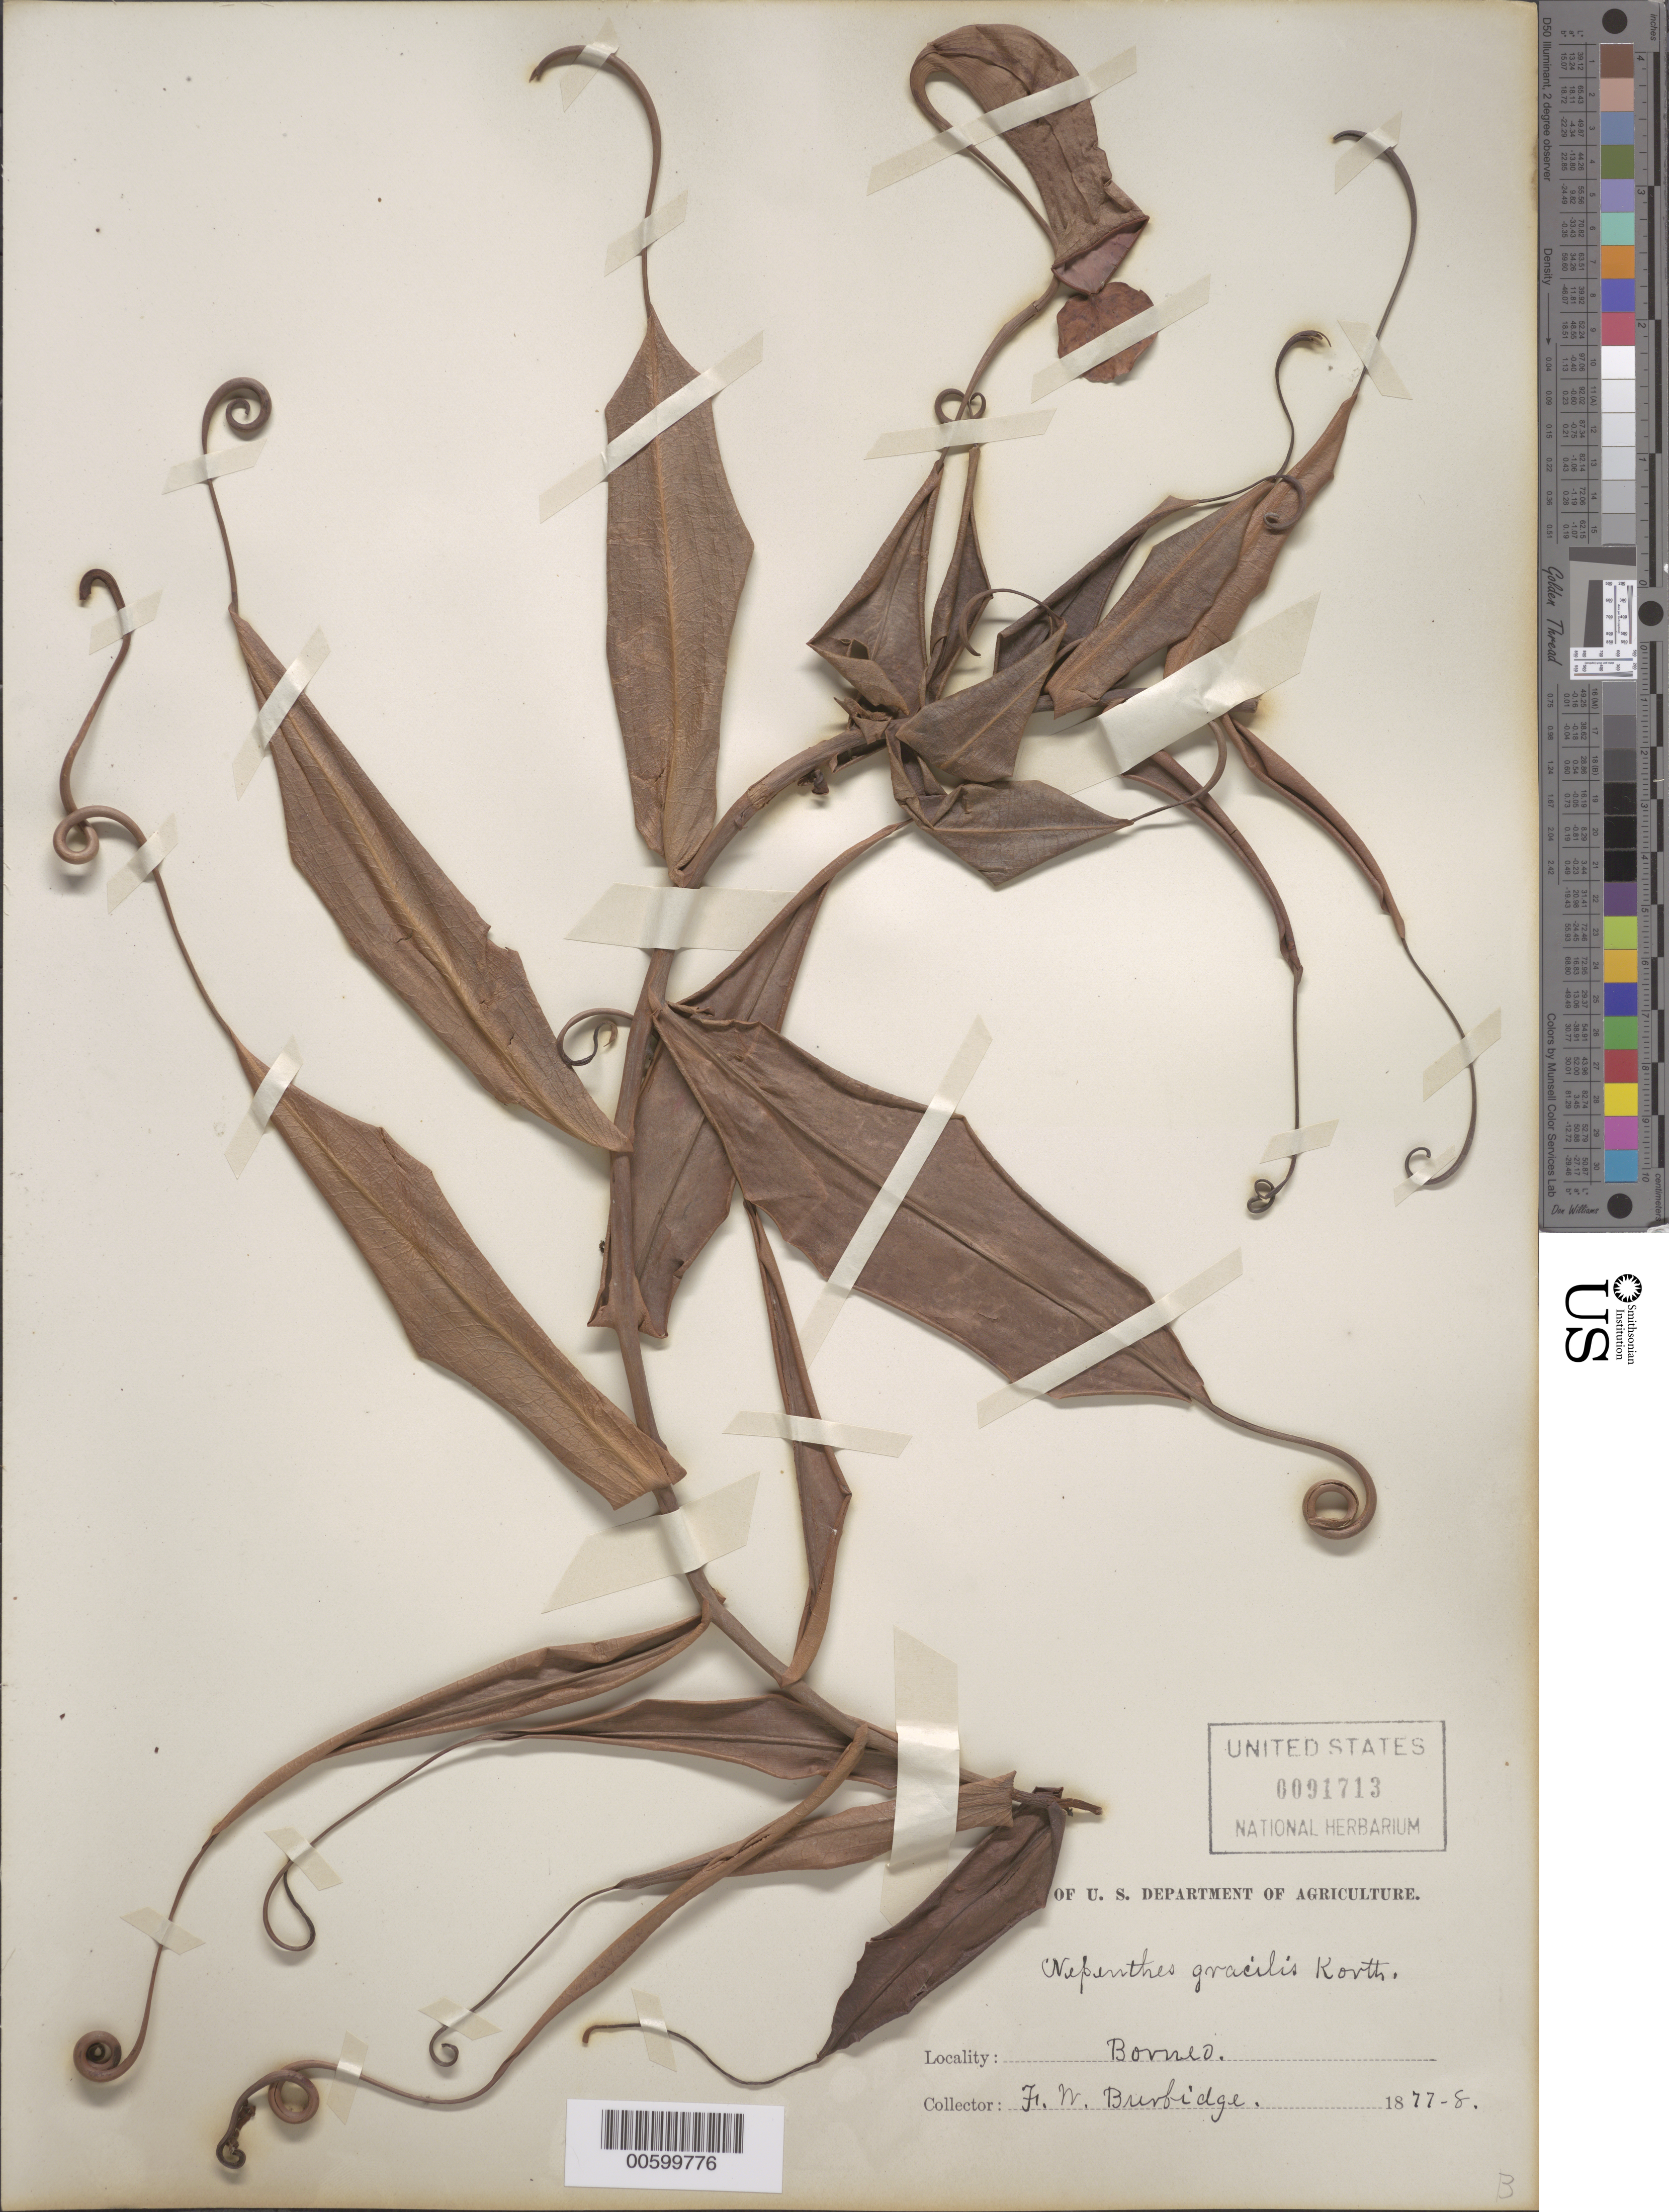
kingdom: Plantae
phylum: Tracheophyta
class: Magnoliopsida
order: Caryophyllales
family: Nepenthaceae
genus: Nepenthes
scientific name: Nepenthes gracilis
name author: Korth.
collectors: F. Burbidge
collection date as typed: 1877 to -- --- 1978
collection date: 1877/1978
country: Malaysia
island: Borneo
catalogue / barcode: US 91713